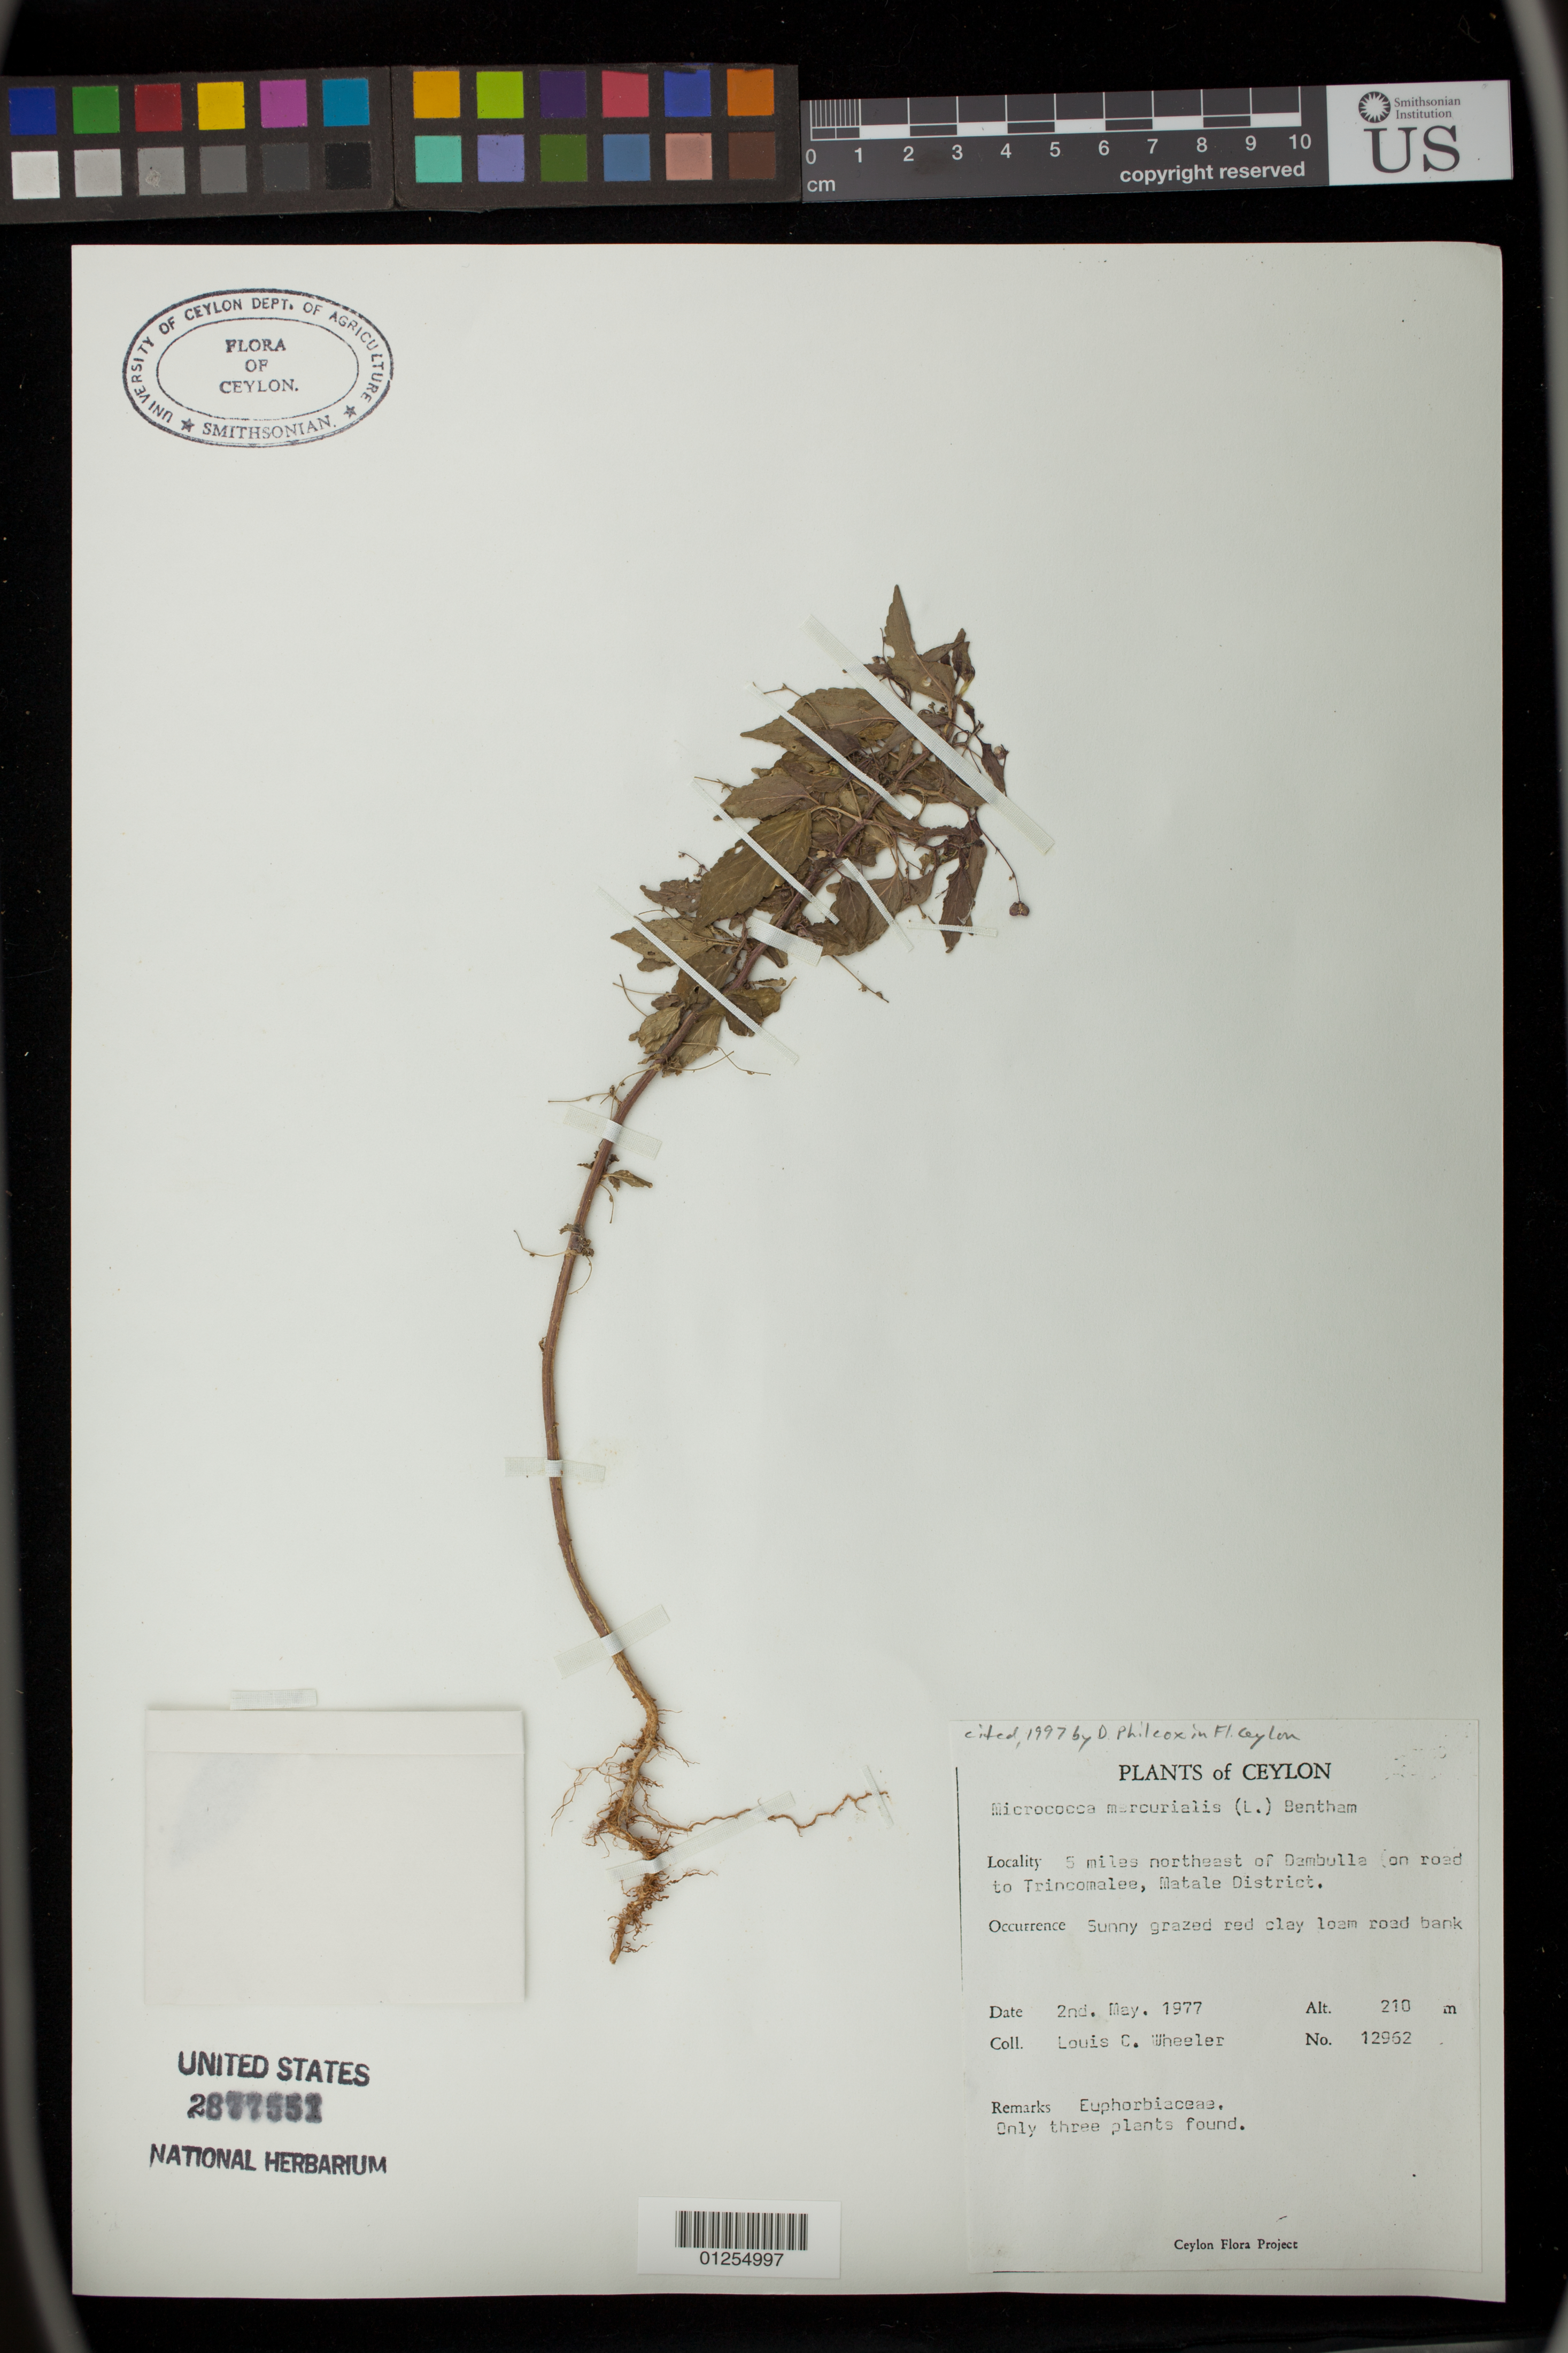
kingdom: Plantae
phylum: Tracheophyta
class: Magnoliopsida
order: Malpighiales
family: Euphorbiaceae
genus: Micrococca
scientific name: Micrococca mercurialis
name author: (Linn) Benth.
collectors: L. C. Wheeler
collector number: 12962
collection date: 1977-05-02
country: Sri Lanka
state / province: Central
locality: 5 miles northwest of Dambulla on road to Trincomalee, Matale District.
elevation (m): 210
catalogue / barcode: US 2877551